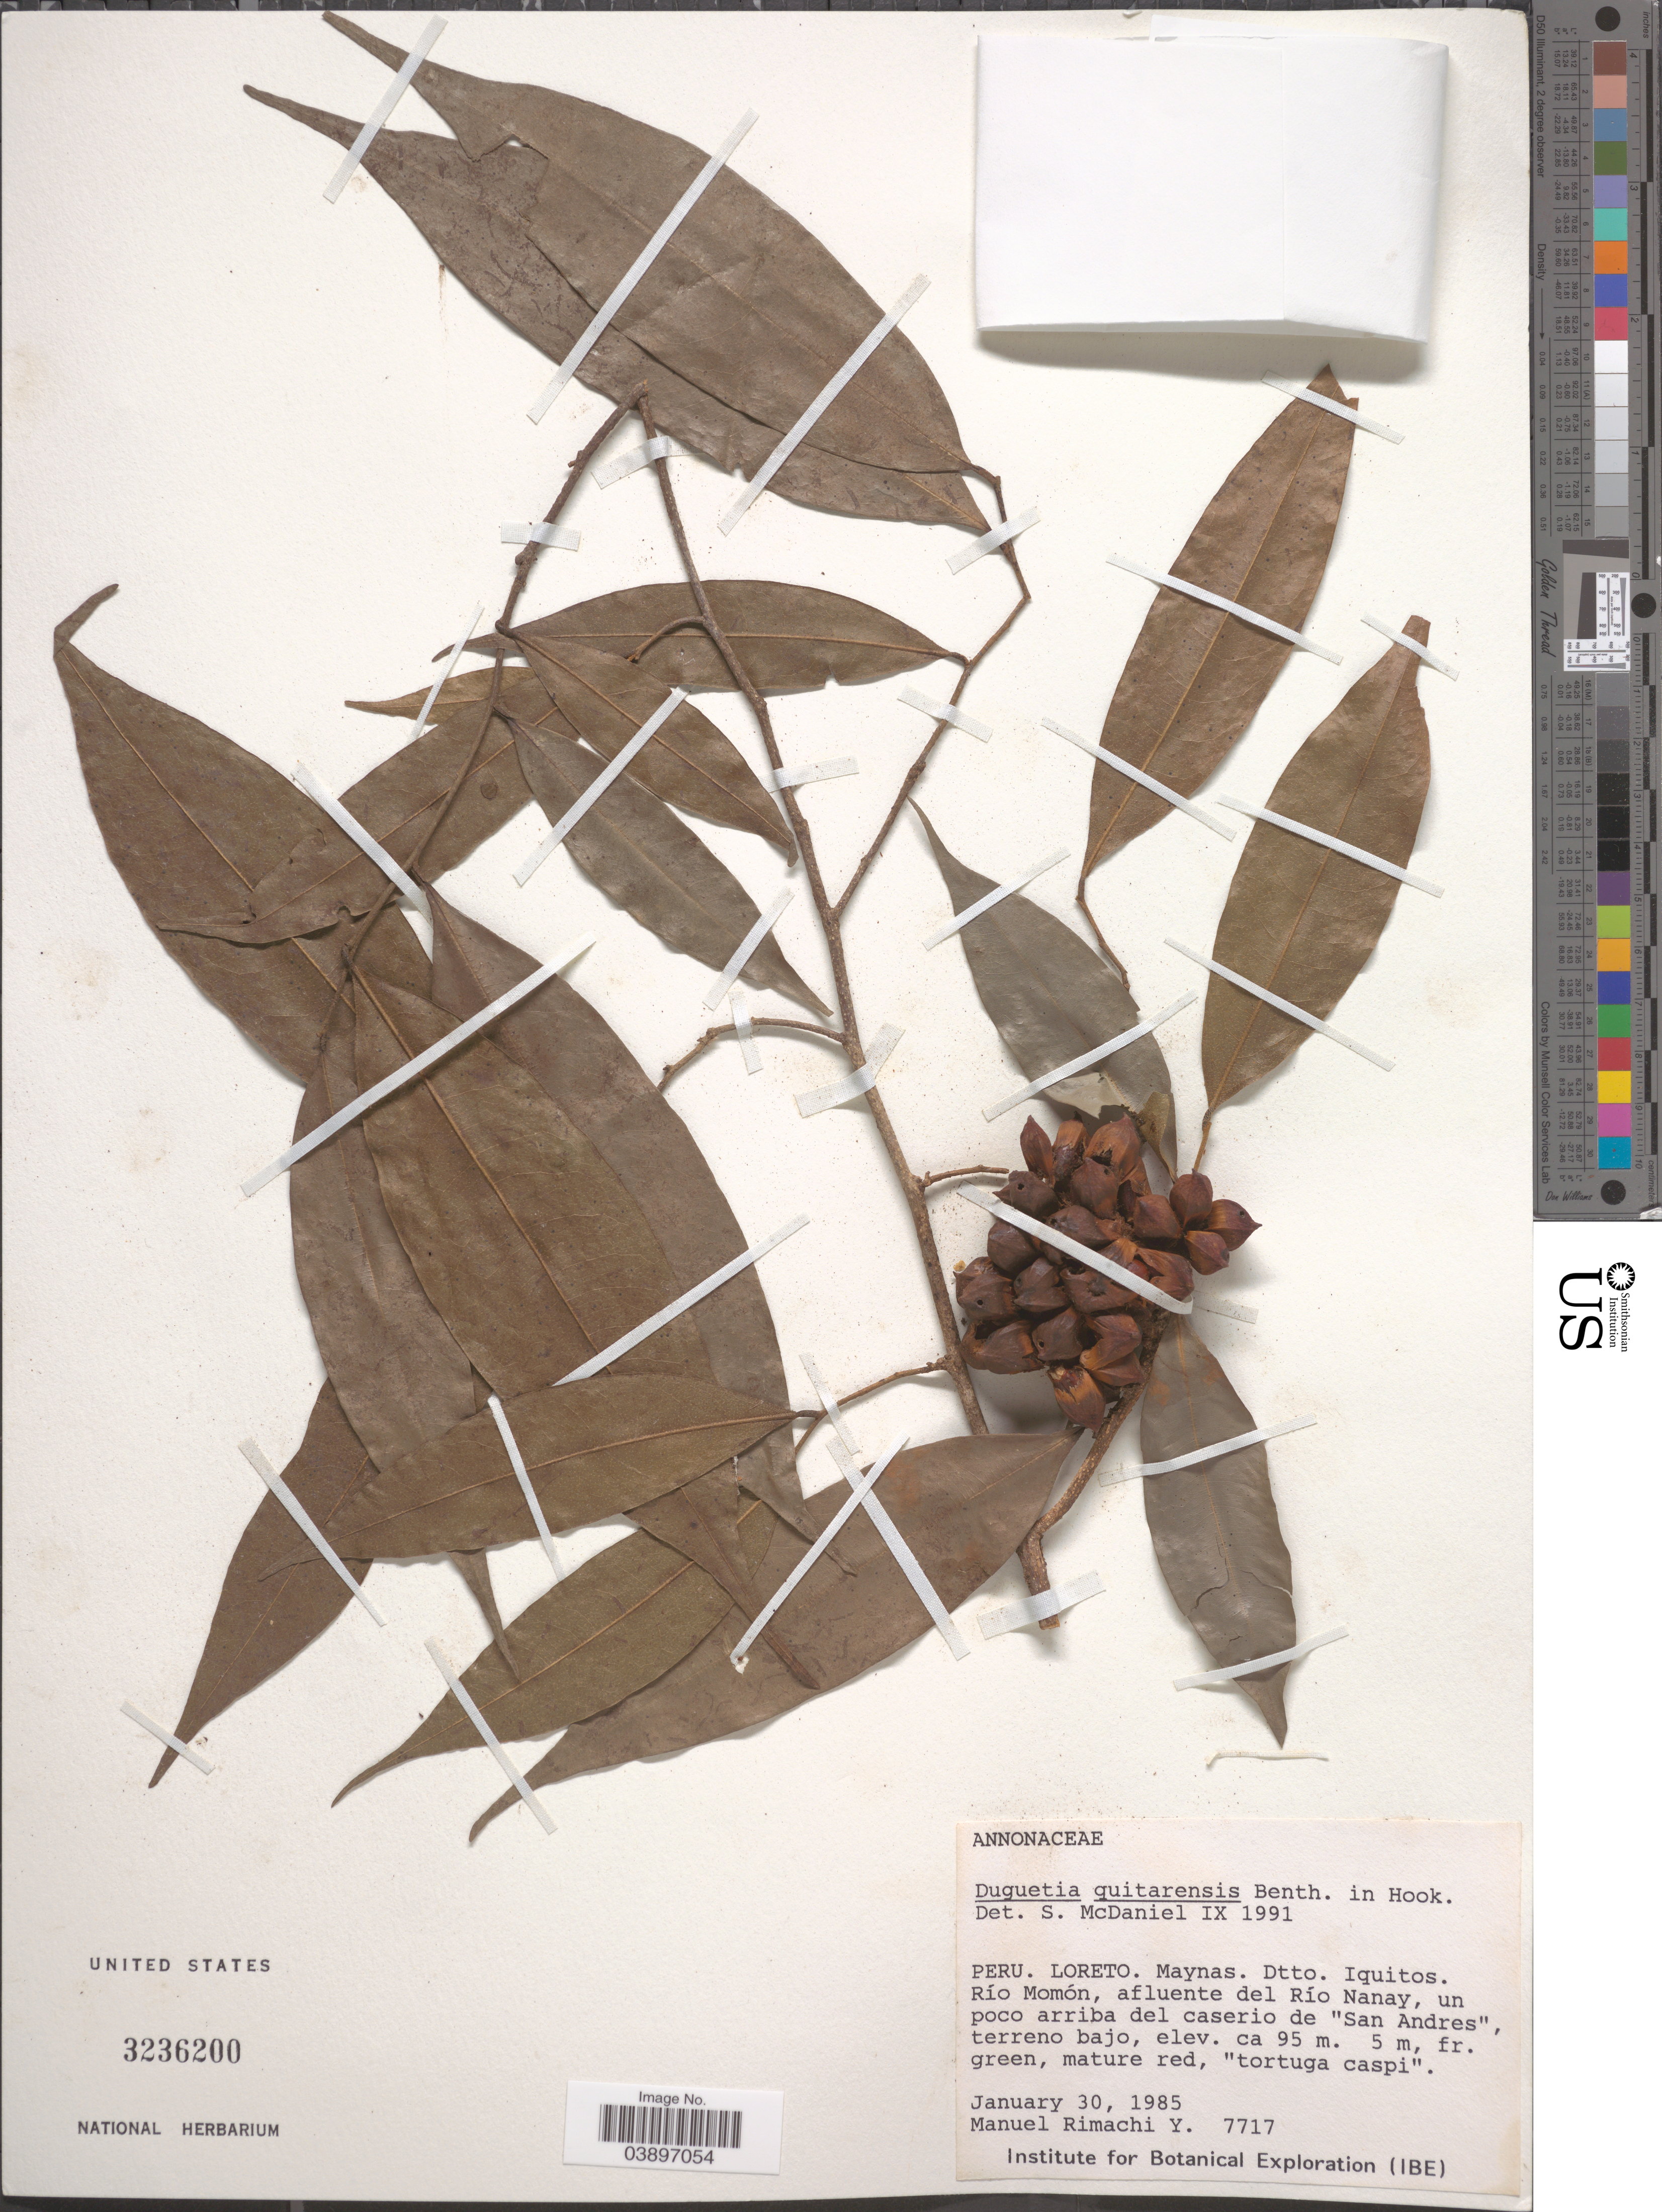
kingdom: Plantae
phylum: Tracheophyta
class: Magnoliopsida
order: Magnoliales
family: Annonaceae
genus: Duguetia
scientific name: Duguetia quitarensis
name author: Benth.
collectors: M. Rimachi Y.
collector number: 7717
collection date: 1985-01-30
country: Peru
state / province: Loreto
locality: Maynas. Dtto. Iquitos. Río Momón, afluente del Río Nanay, un poco arriba del caserio de "San Andres", terreno bajo.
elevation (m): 95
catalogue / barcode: US 3236200